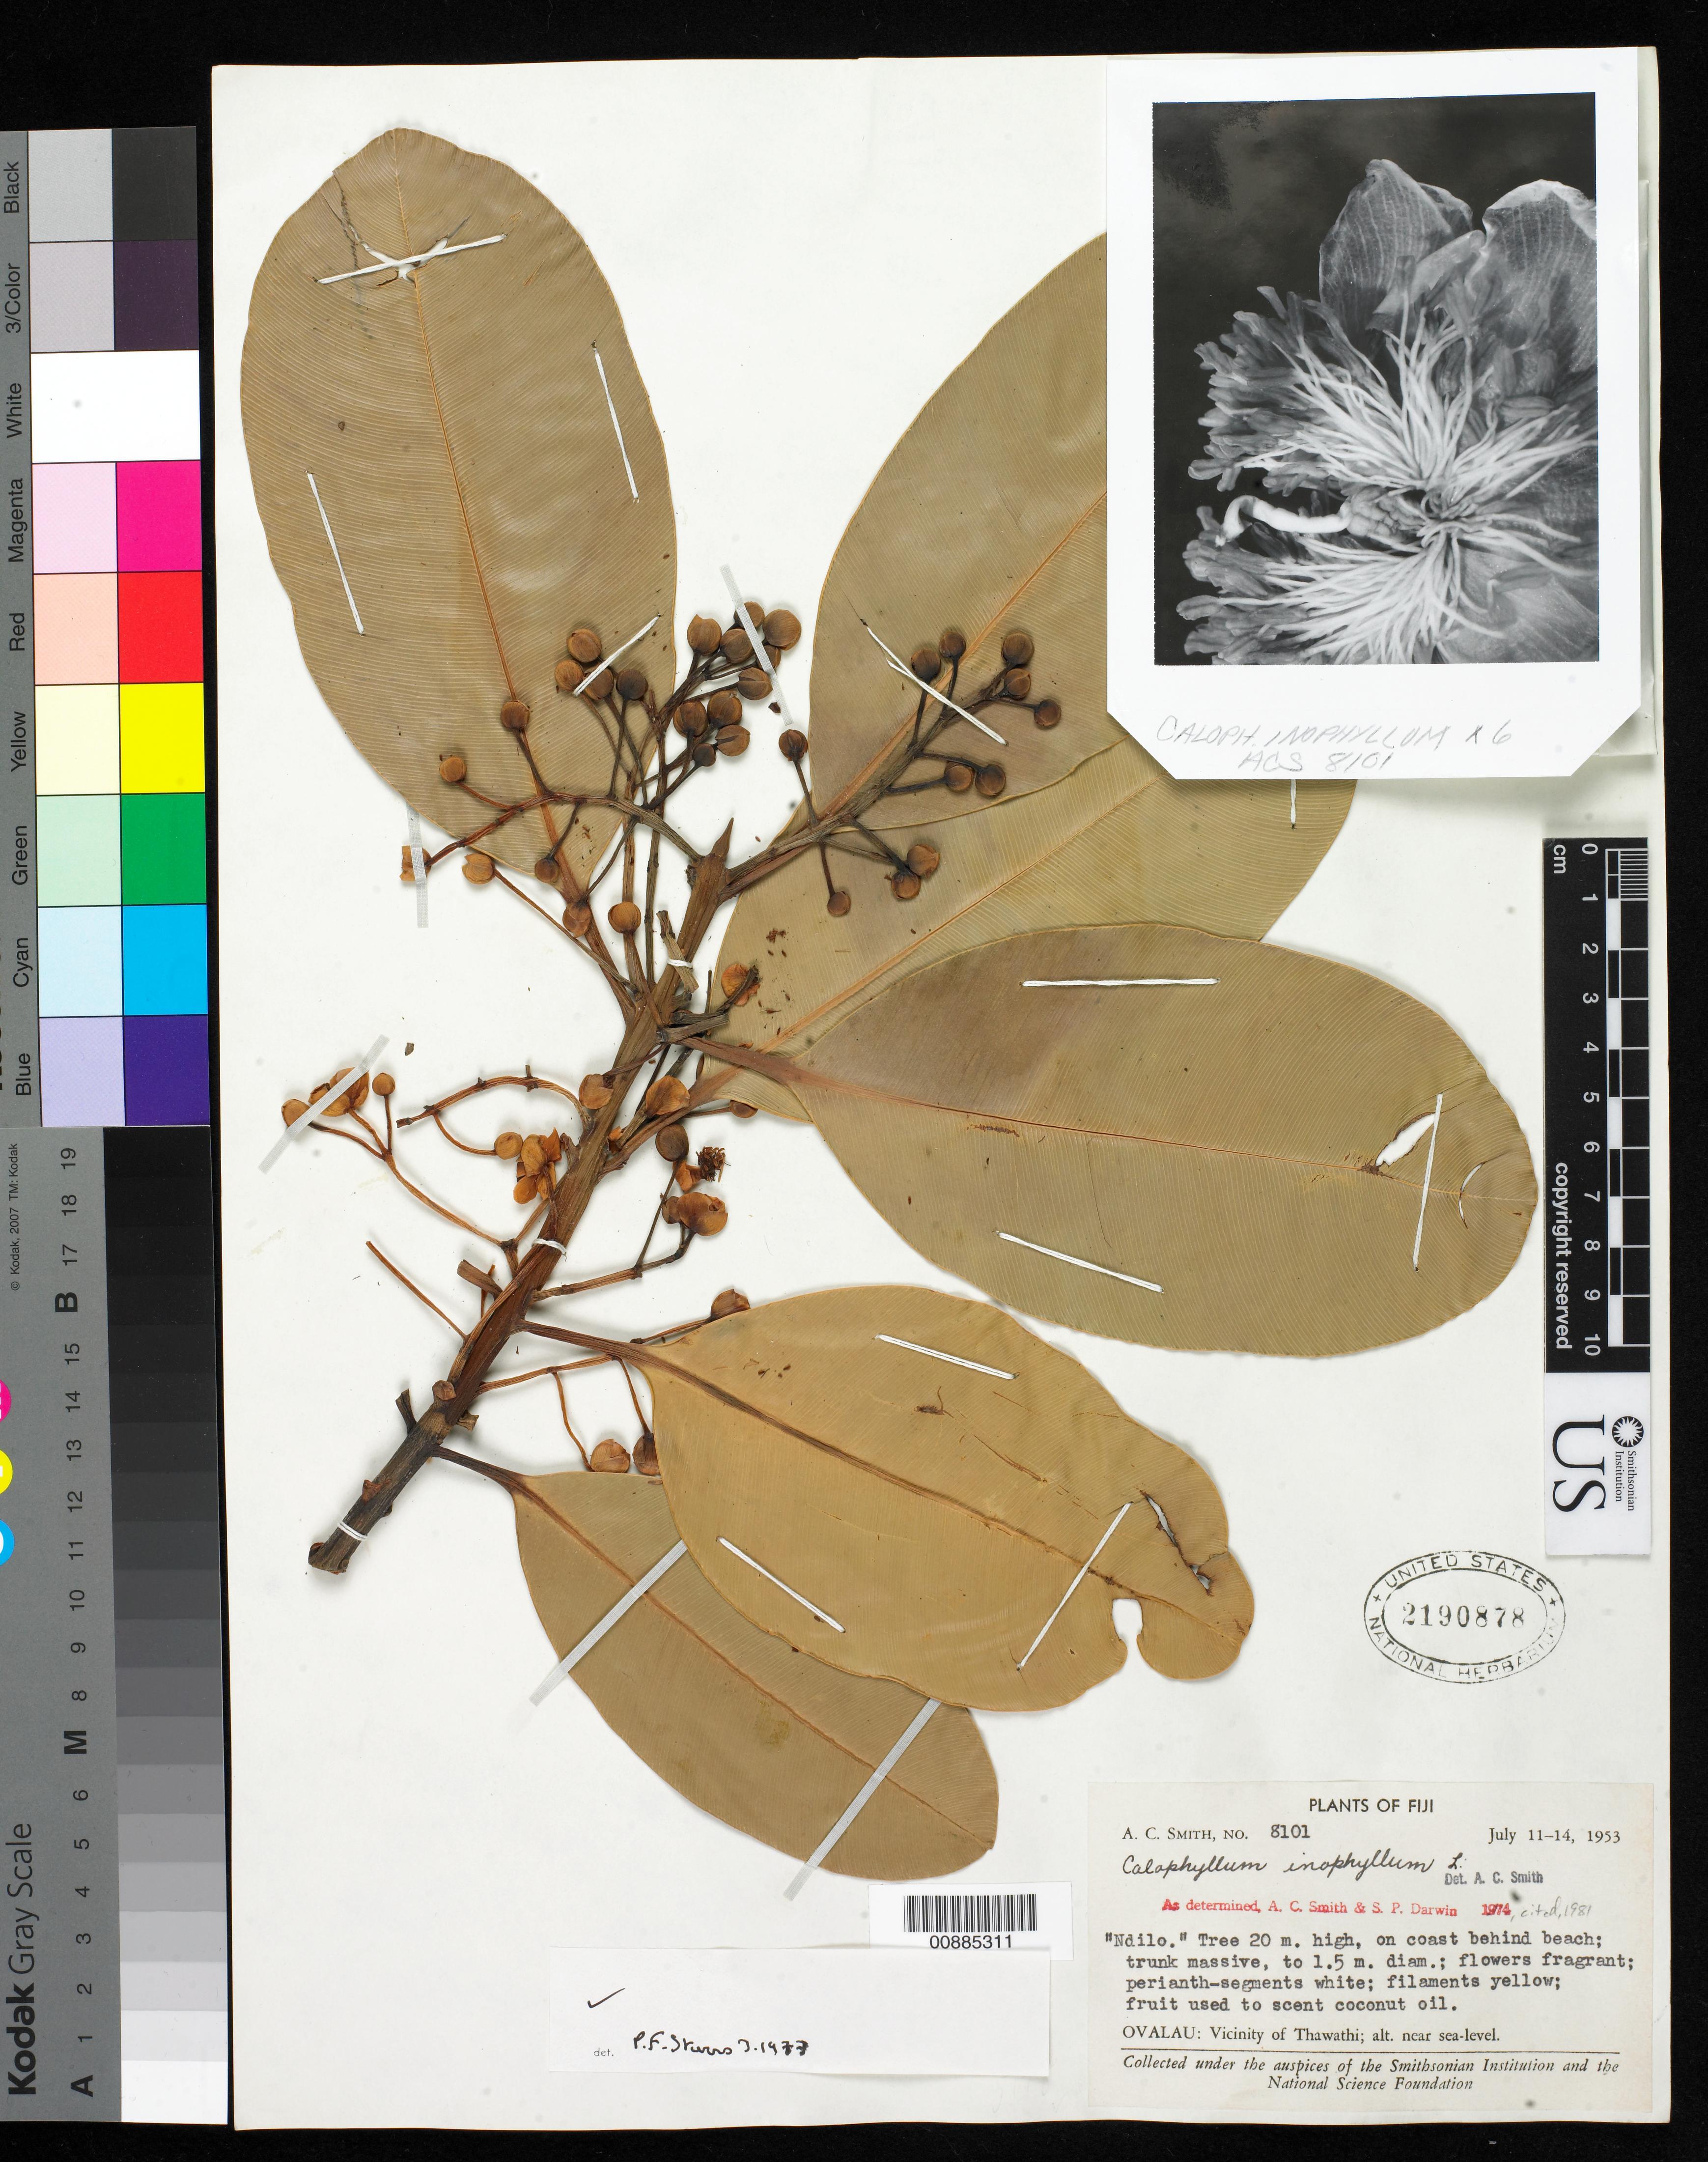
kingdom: Plantae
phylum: Tracheophyta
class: Magnoliopsida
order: Malpighiales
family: Calophyllaceae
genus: Calophyllum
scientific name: Calophyllum inophyllum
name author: L.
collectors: C. A. Smith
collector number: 8101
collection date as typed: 11 Jul 1953 to 14 Jul 1953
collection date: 1953-07-11/1953-07-14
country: Fiji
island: Ovalau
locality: Vicinity of Thawathi.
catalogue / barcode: US 2190878